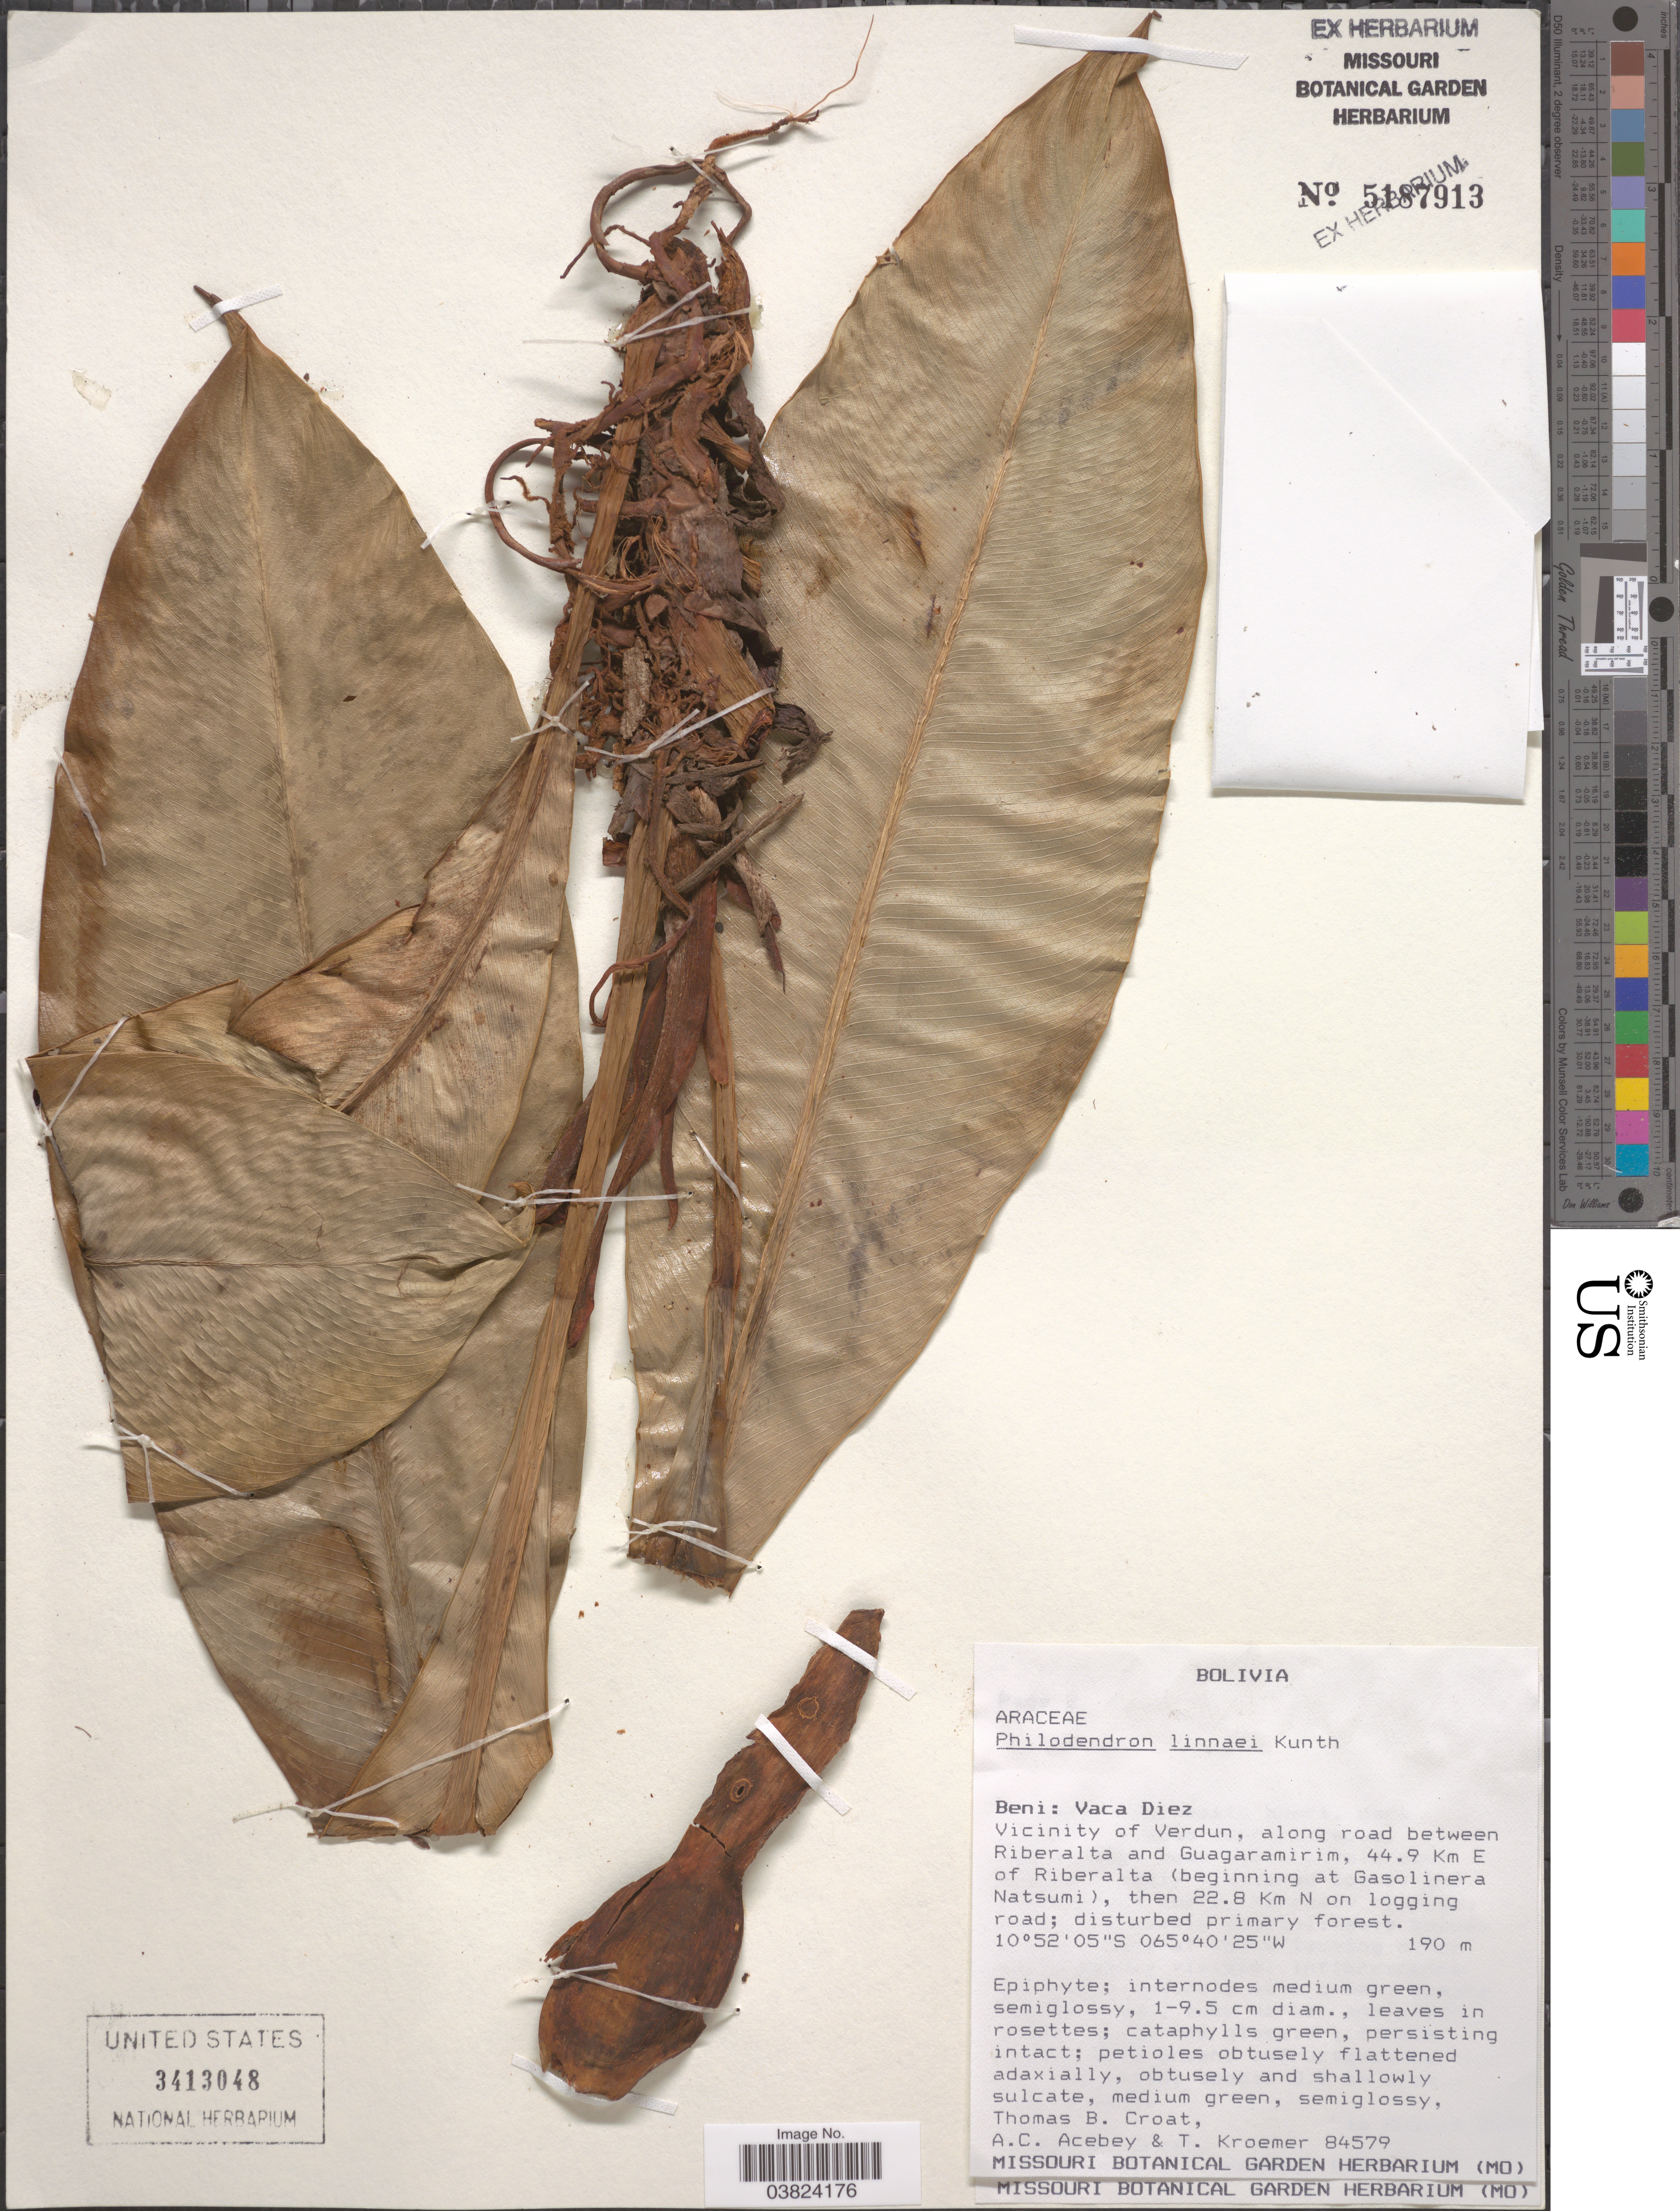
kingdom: Plantae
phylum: Tracheophyta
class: Liliopsida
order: Alismatales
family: Araceae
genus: Philodendron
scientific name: Philodendron linnaei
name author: Kunth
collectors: T. B. Croat, A. Acebey & T. Kroemer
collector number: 84579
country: Bolivia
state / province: Beni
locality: Vaca Diez. Vicinity of Verdun, along road between Riberalta and Guagaramirim, 44.9 Km E of Riberalta (beginning at Gasolinera Natsumi), then 22.8 Km N on logging road.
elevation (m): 190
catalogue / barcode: US 3413048